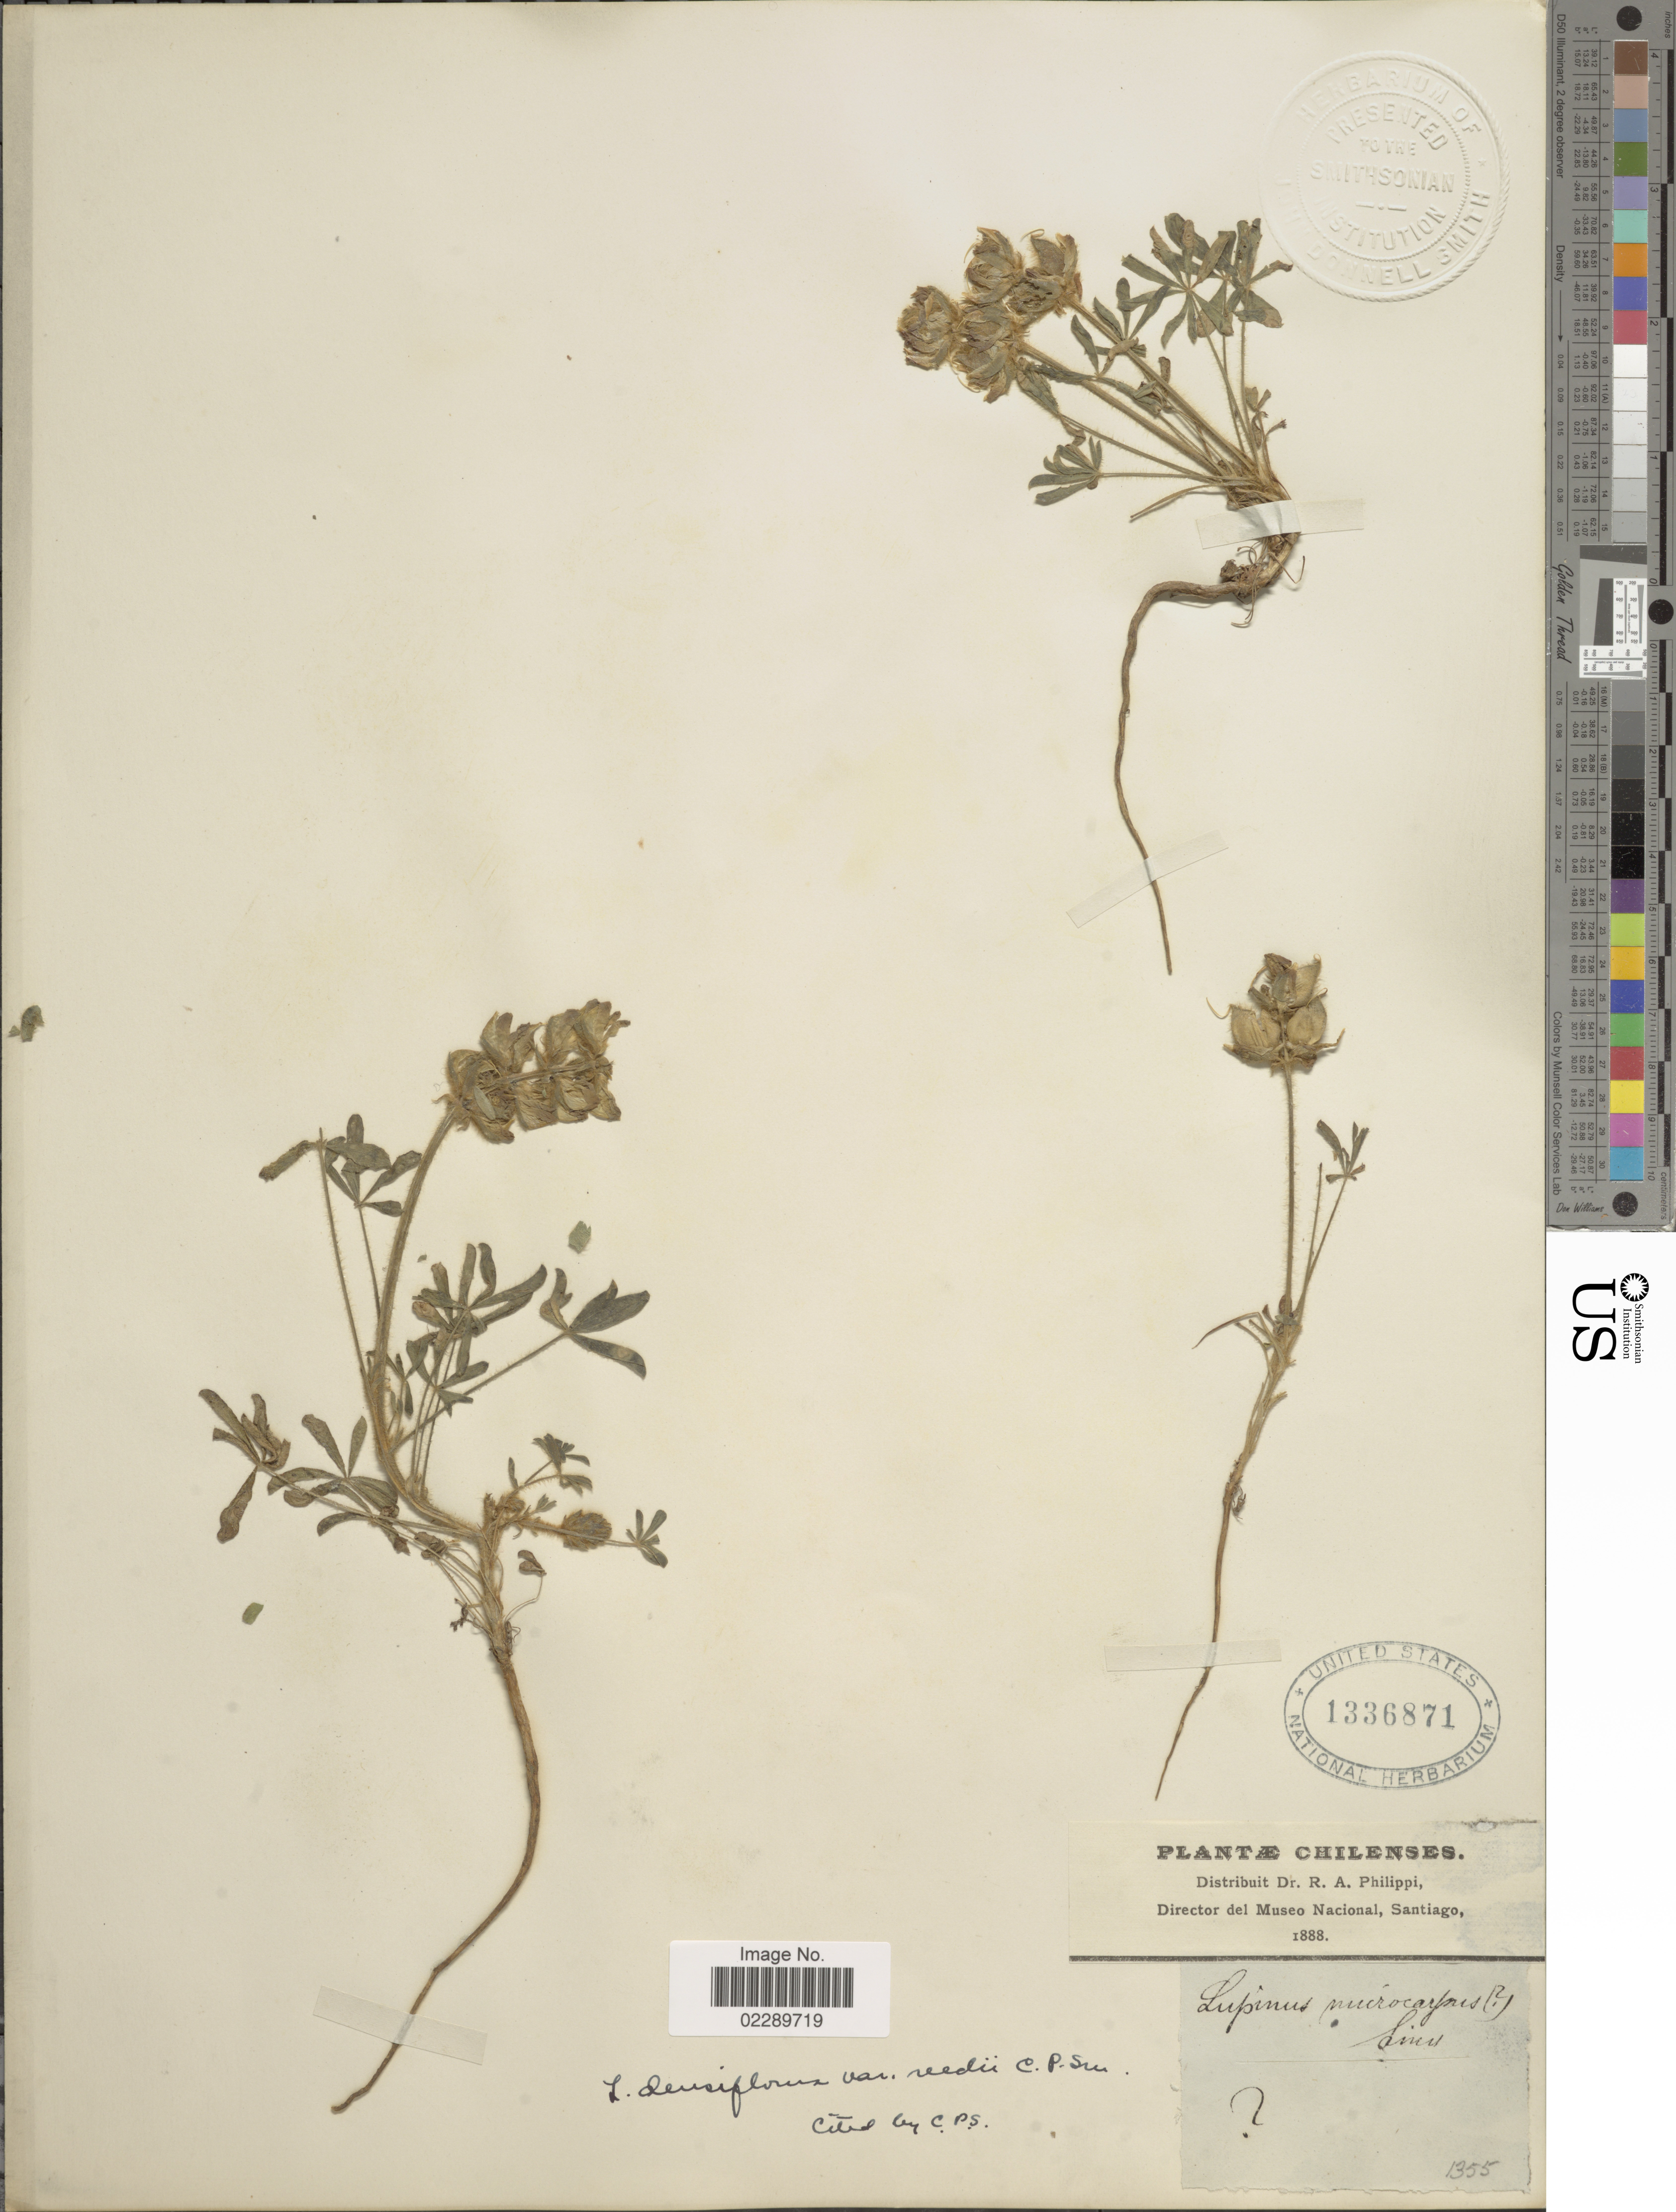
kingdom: Plantae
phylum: Tracheophyta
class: Magnoliopsida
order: Fabales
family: Fabaceae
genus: Lupinus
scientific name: Lupinus densiflorus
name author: Benth.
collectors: R. A. Philippi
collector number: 1355 ?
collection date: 1888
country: Chile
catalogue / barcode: US 1336871